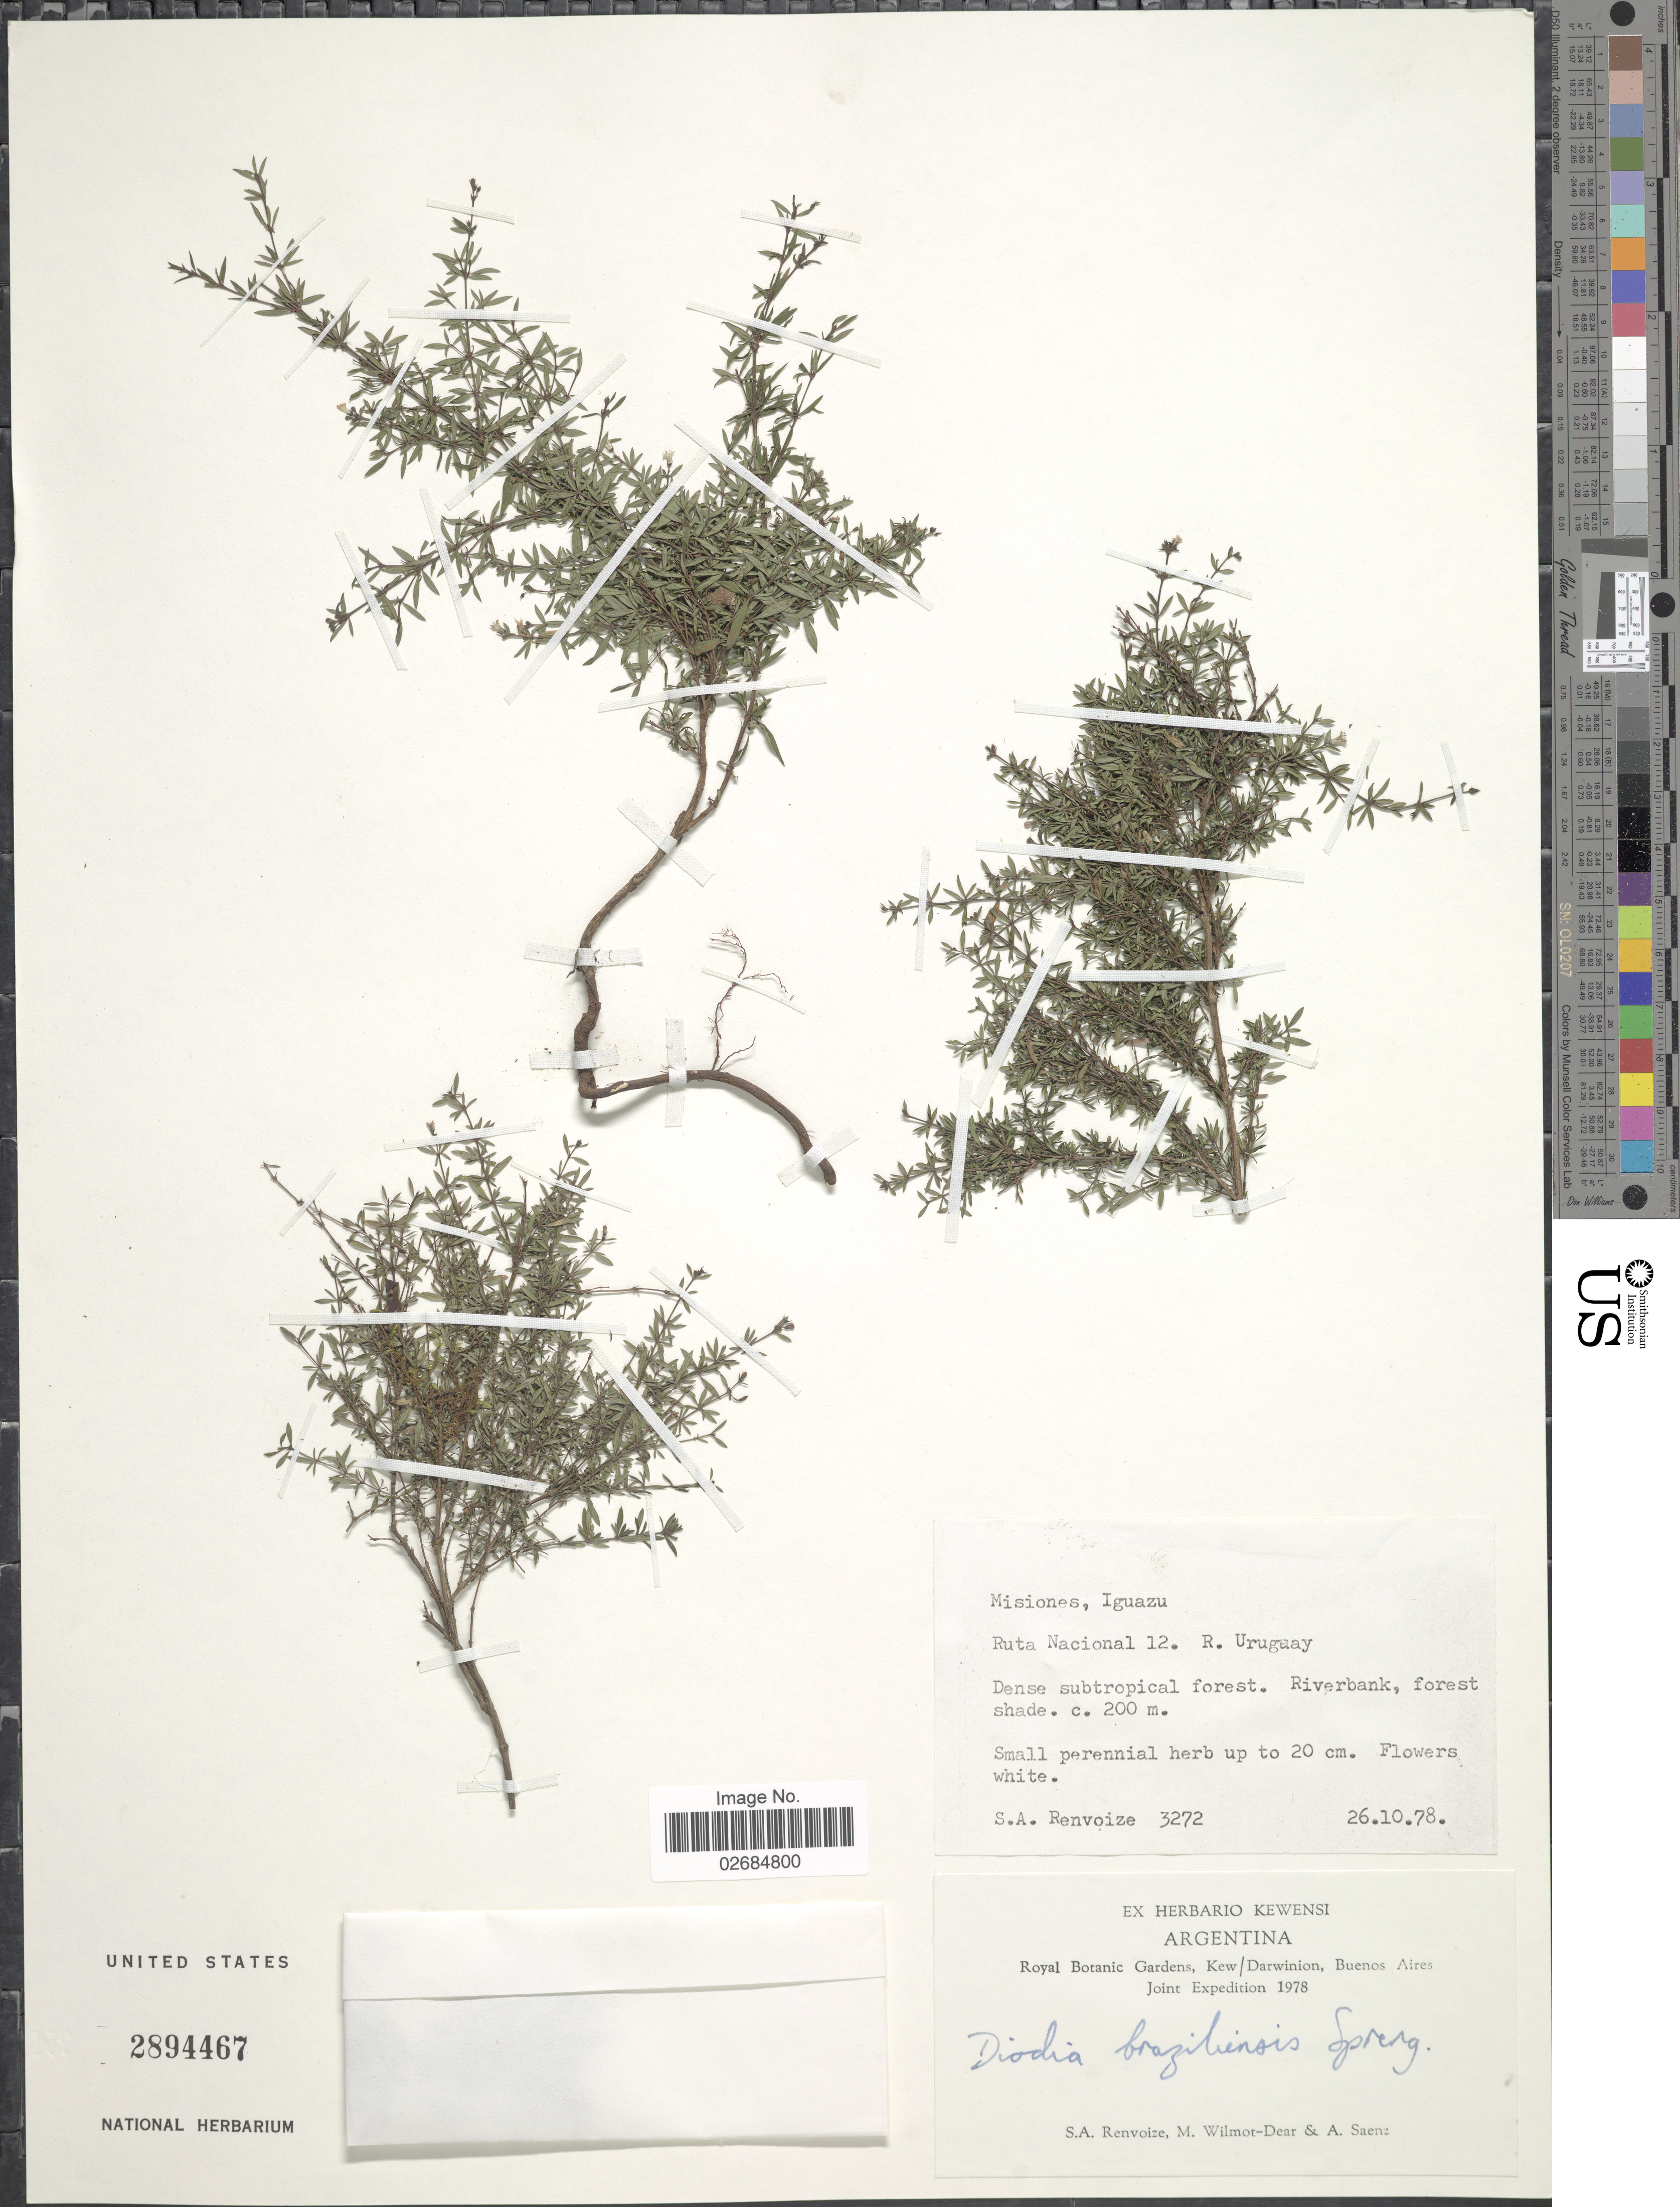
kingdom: Plantae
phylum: Tracheophyta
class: Magnoliopsida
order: Gentianales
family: Rubiaceae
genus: Diodia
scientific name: Diodia brasiliensis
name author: Spreng.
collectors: S. A. Renvoize, M. Wilmot-Dear & A. Saenz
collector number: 3272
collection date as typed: Transcribed d/m/y: 26/10/78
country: Argentina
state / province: Misiones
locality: Iguazu, Ruta Nacional 12, R. Uruguay, dense tropical forest, riverbank, forest shade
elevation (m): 200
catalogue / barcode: US 2894467